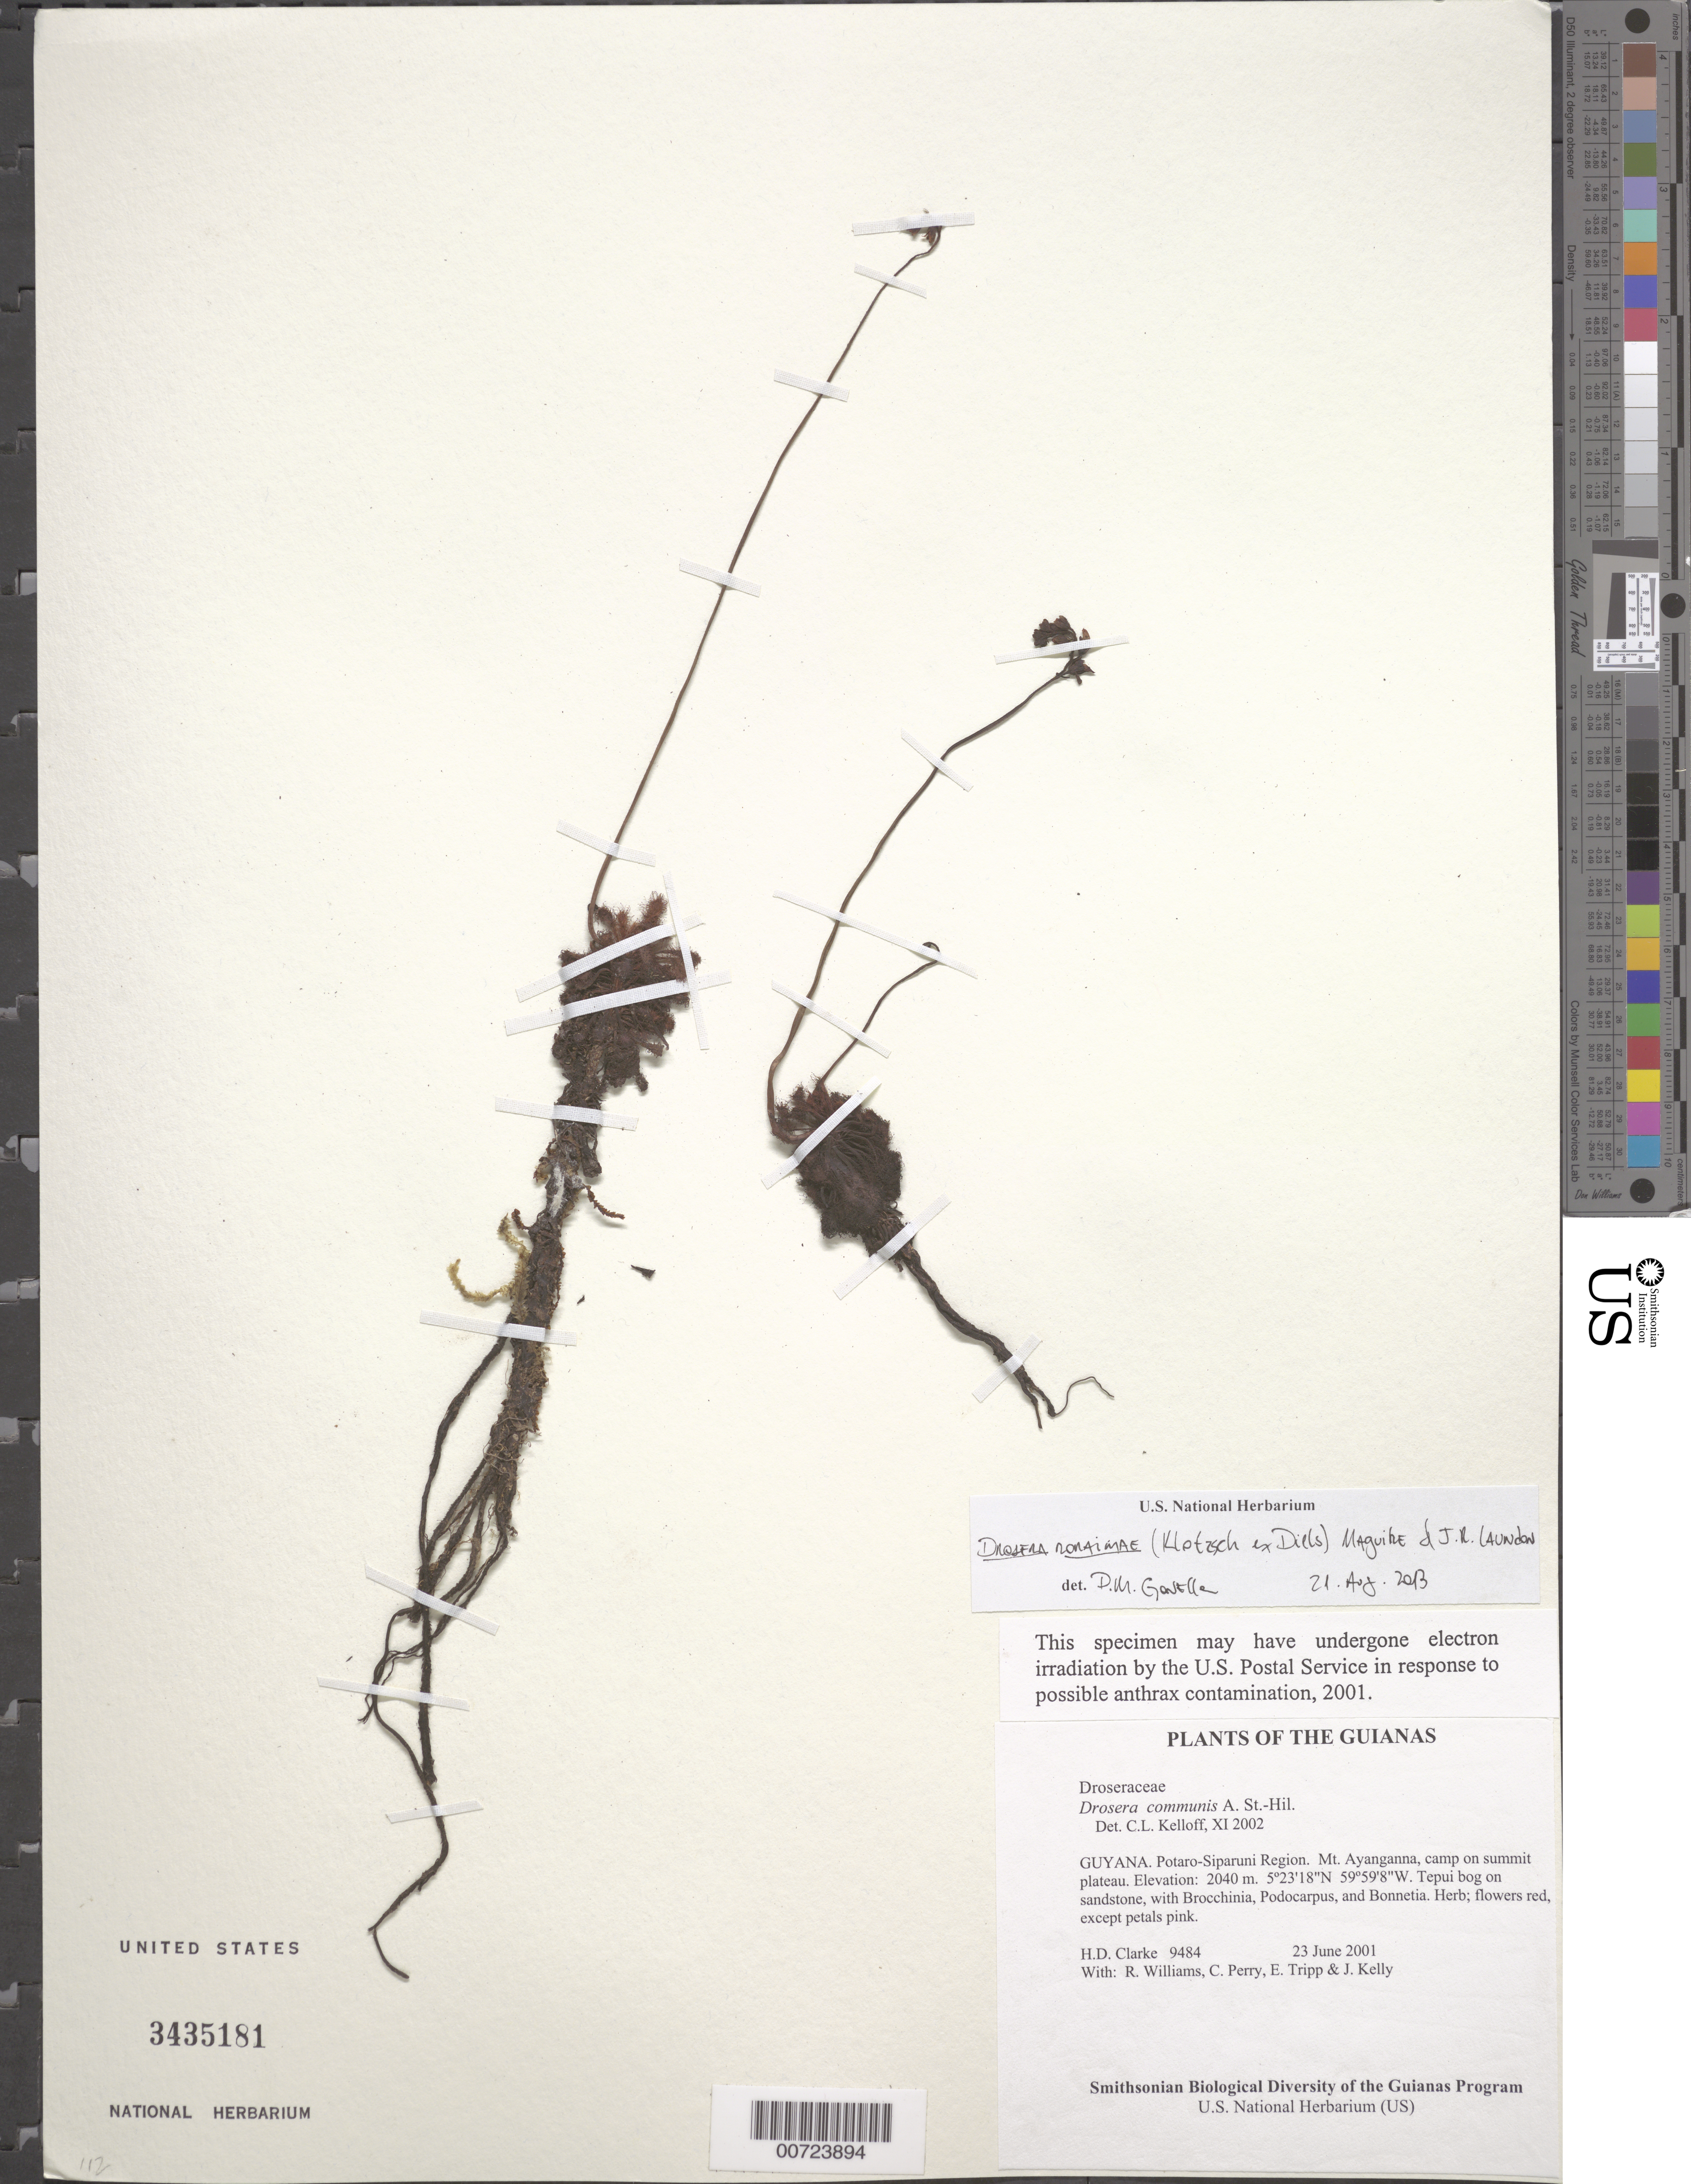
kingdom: Plantae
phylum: Tracheophyta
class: Magnoliopsida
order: Caryophyllales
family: Droseraceae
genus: Drosera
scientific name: Drosera roraimae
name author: (Klotzsch ex Diels) Maguire & J.R. Laundon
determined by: Gonella, P. M.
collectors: H. D. Clarke, R. Williams, C. Perry, E. Tripp & J. Kelly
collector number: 9484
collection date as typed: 23 June 2001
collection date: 2001-06-23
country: Guyana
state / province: Potaro-Siparuni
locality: Mt. Ayanganna, camp on summit plateau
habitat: Tepui bog on sandstone, with Brocchinia, Podocarpus, and Bonnetia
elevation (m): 2040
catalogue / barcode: US 3435181